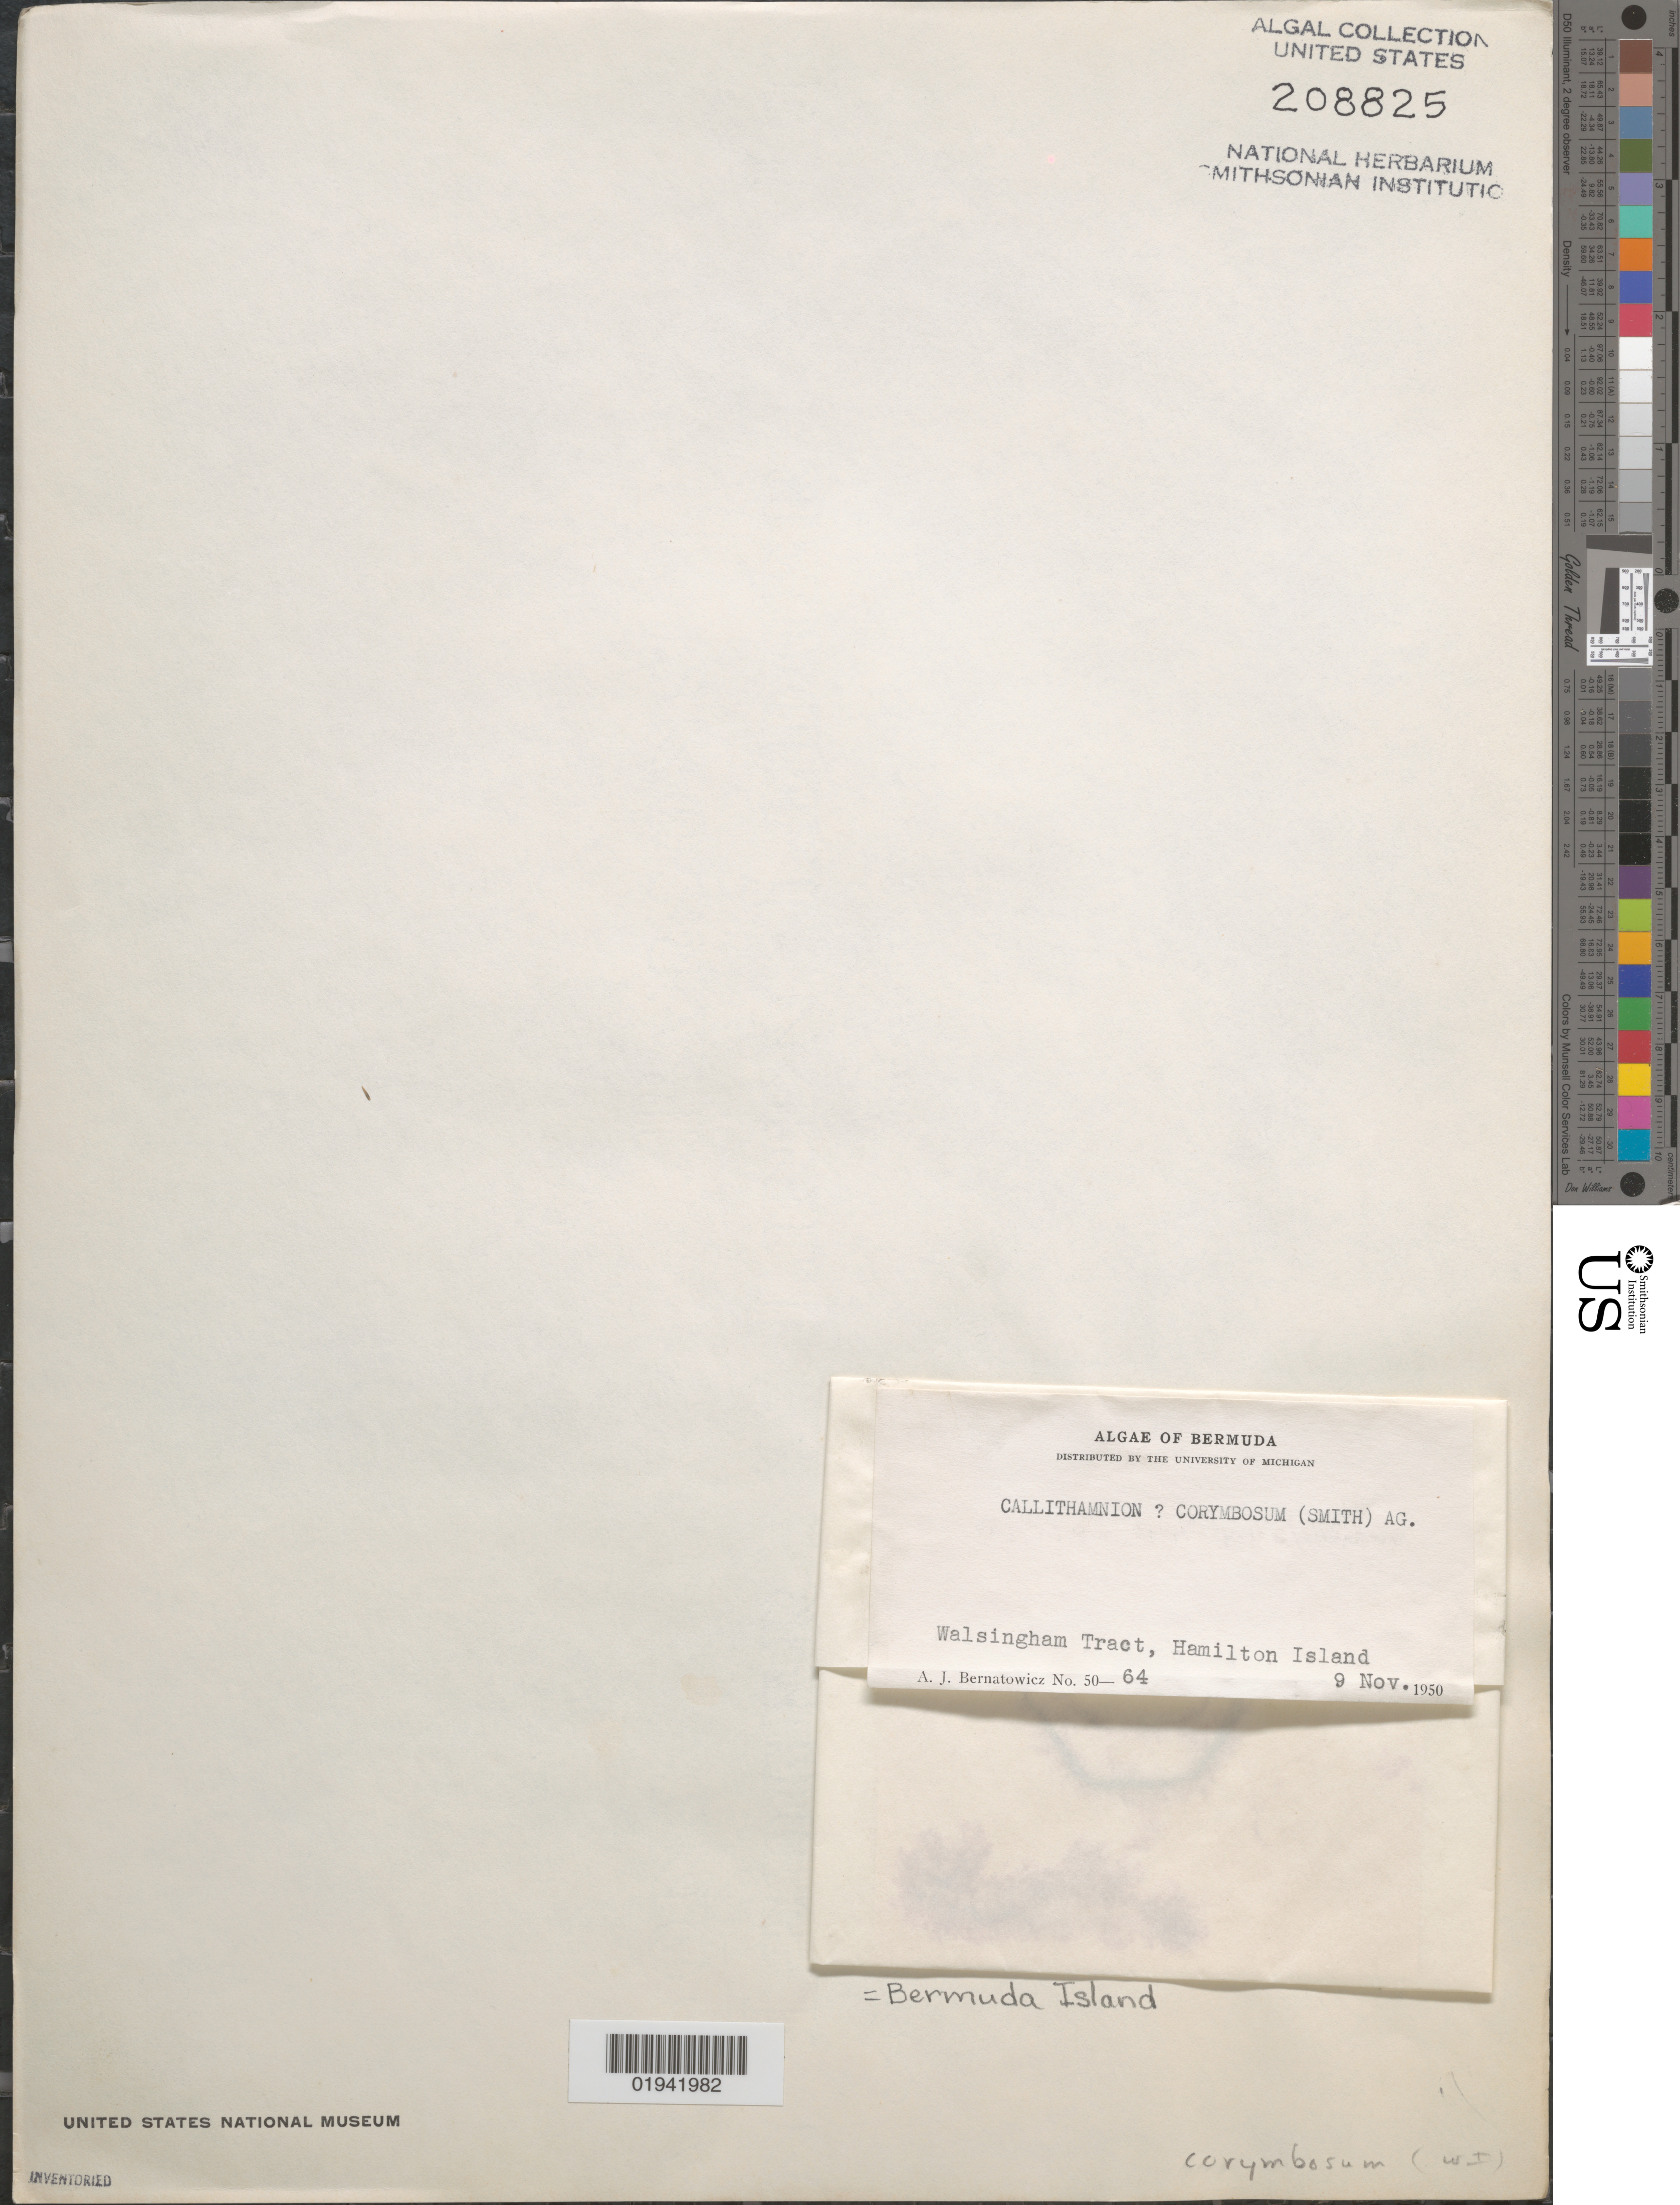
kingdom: Plantae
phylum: Rhodophyta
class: Florideophyceae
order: Ceramiales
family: Callithamniaceae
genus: Callithamnion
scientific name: Callithamnion corymbosum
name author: (Sm.) Lyngb.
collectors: A. Bernatowicz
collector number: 50-64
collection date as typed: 09 Nov 1950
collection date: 1950-11-09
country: Bermuda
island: Bermuda Island (Hamilton Island)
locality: Walsingham tract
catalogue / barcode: US 208825